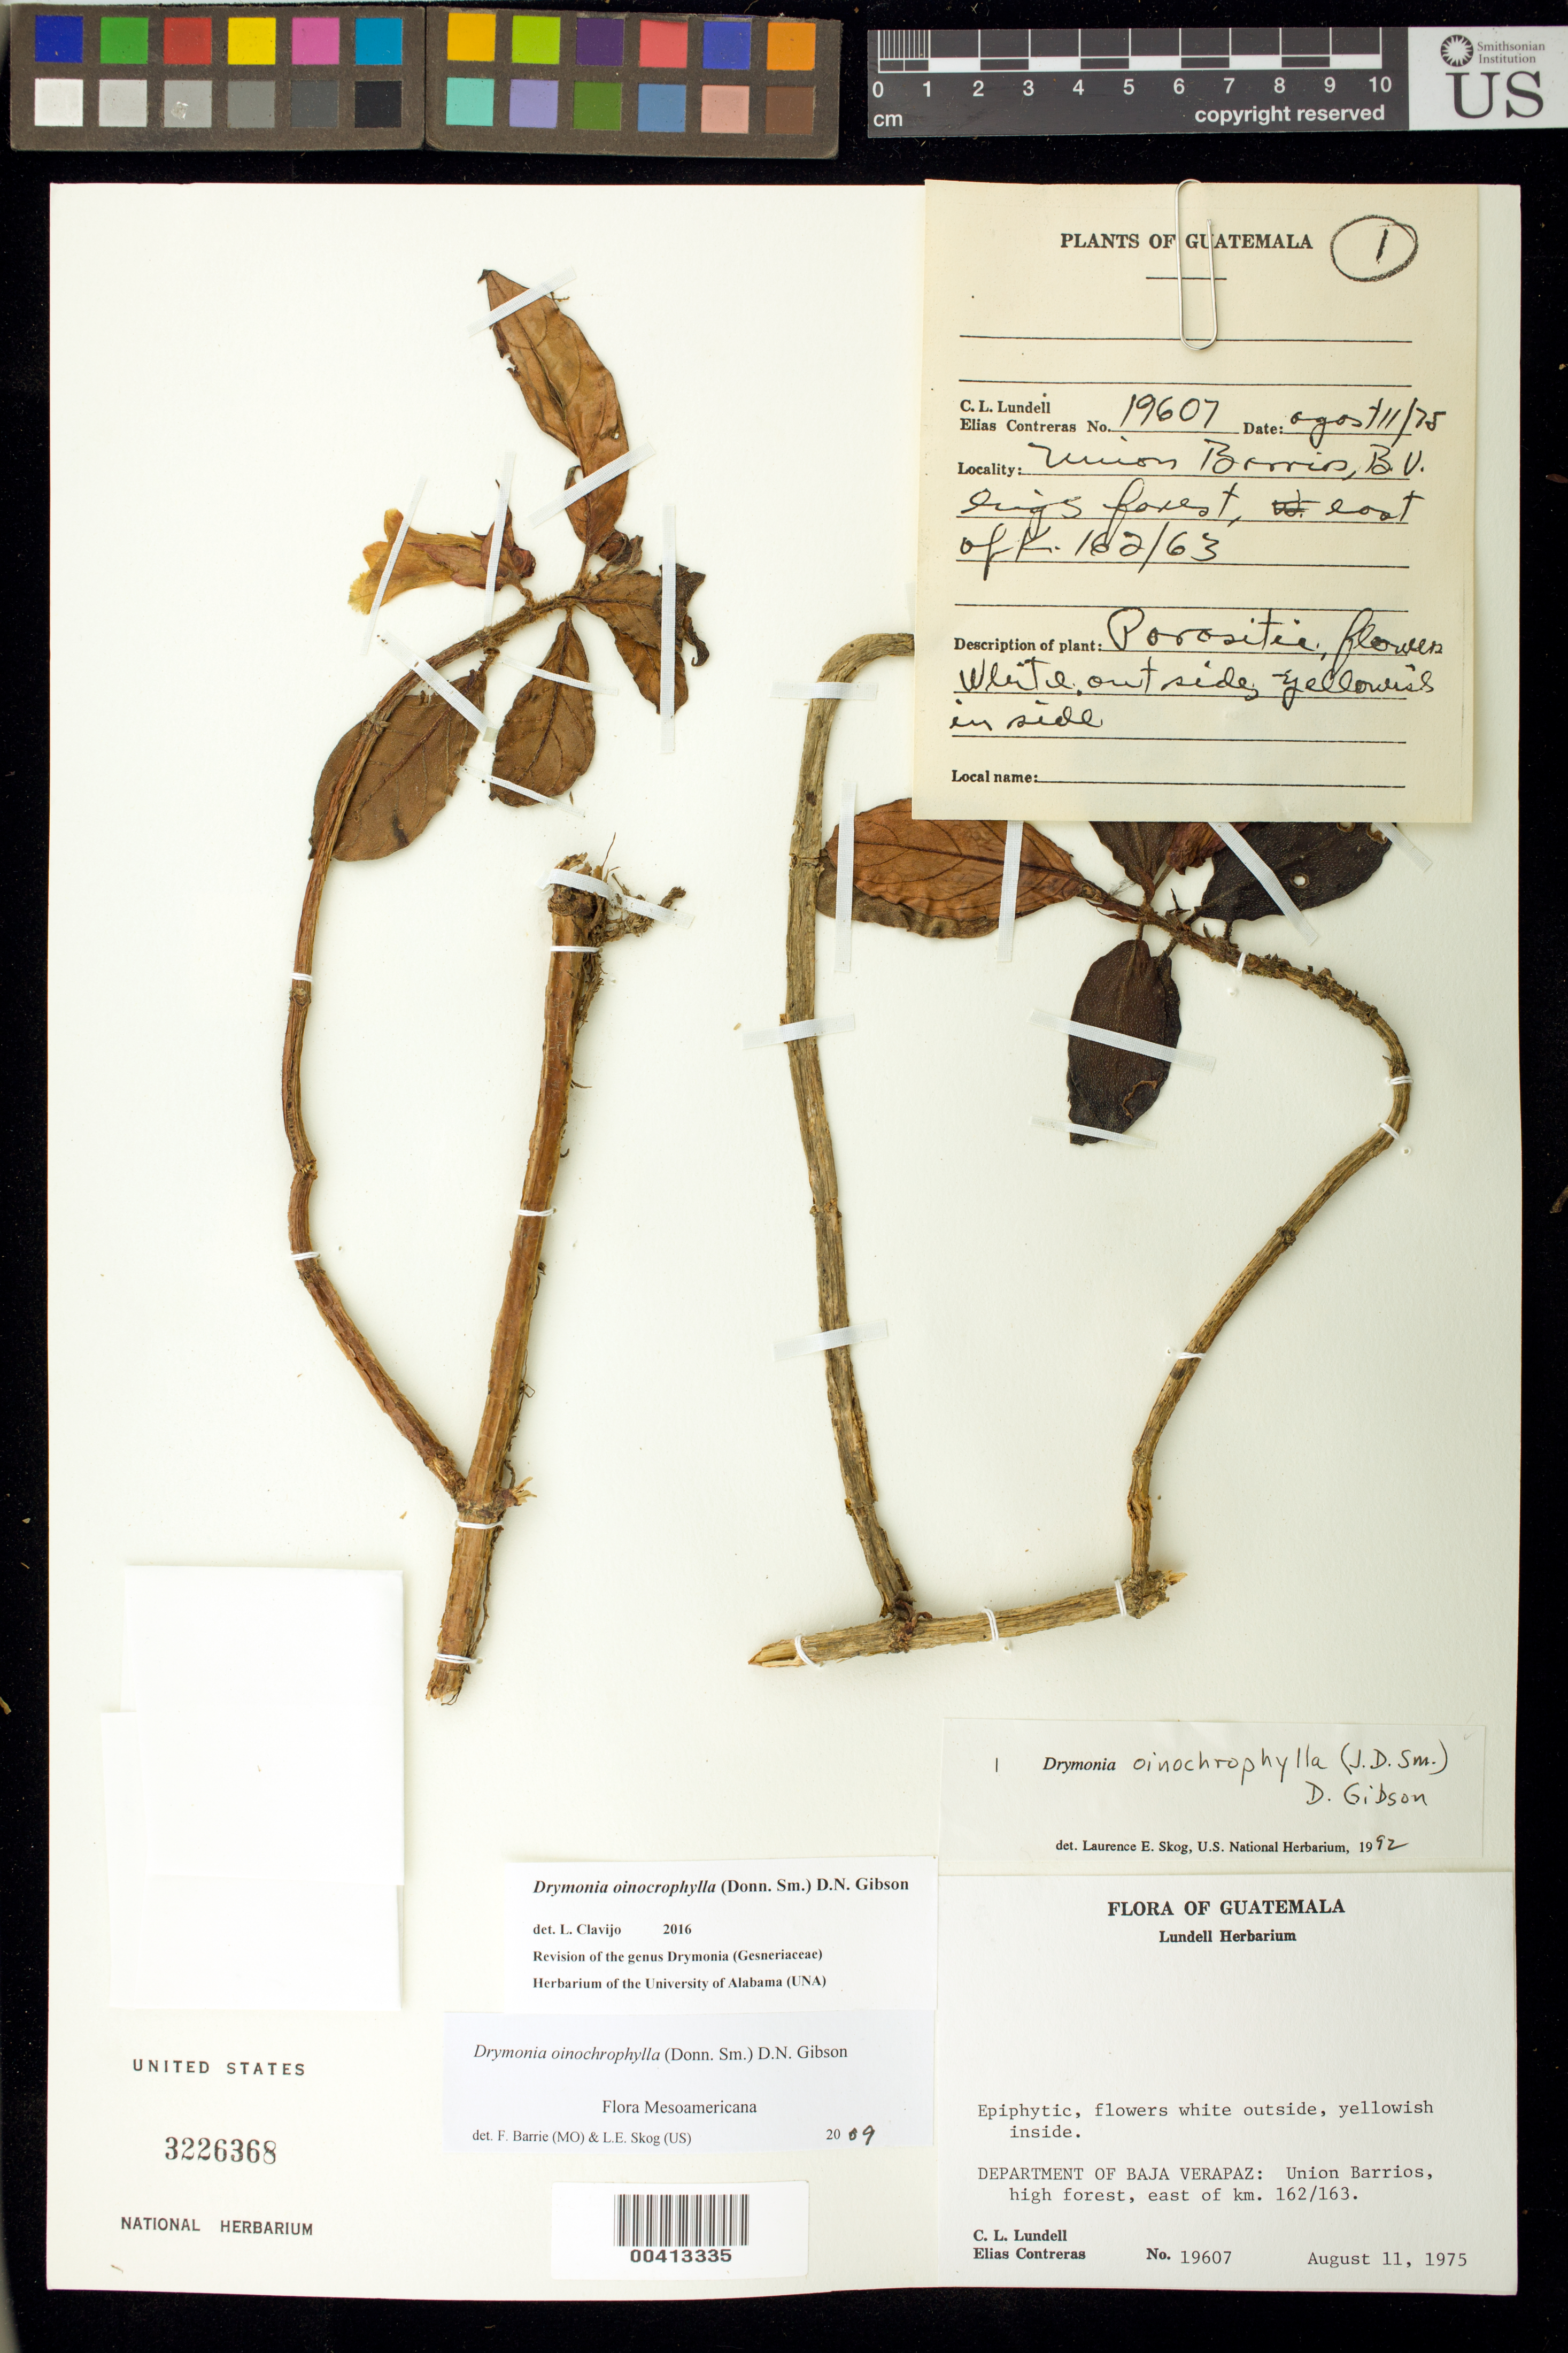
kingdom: Plantae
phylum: Tracheophyta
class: Magnoliopsida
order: Lamiales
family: Gesneriaceae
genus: Drymonia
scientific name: Drymonia oinochrophylla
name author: (Donn. Sm.) D.N. Gibson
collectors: C. L. Lundell & E. Contreras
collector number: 19607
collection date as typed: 11 Aug 1975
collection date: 1975-08-11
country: Guatemala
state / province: Baja Verapaz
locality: Union Barrios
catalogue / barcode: US 3226368